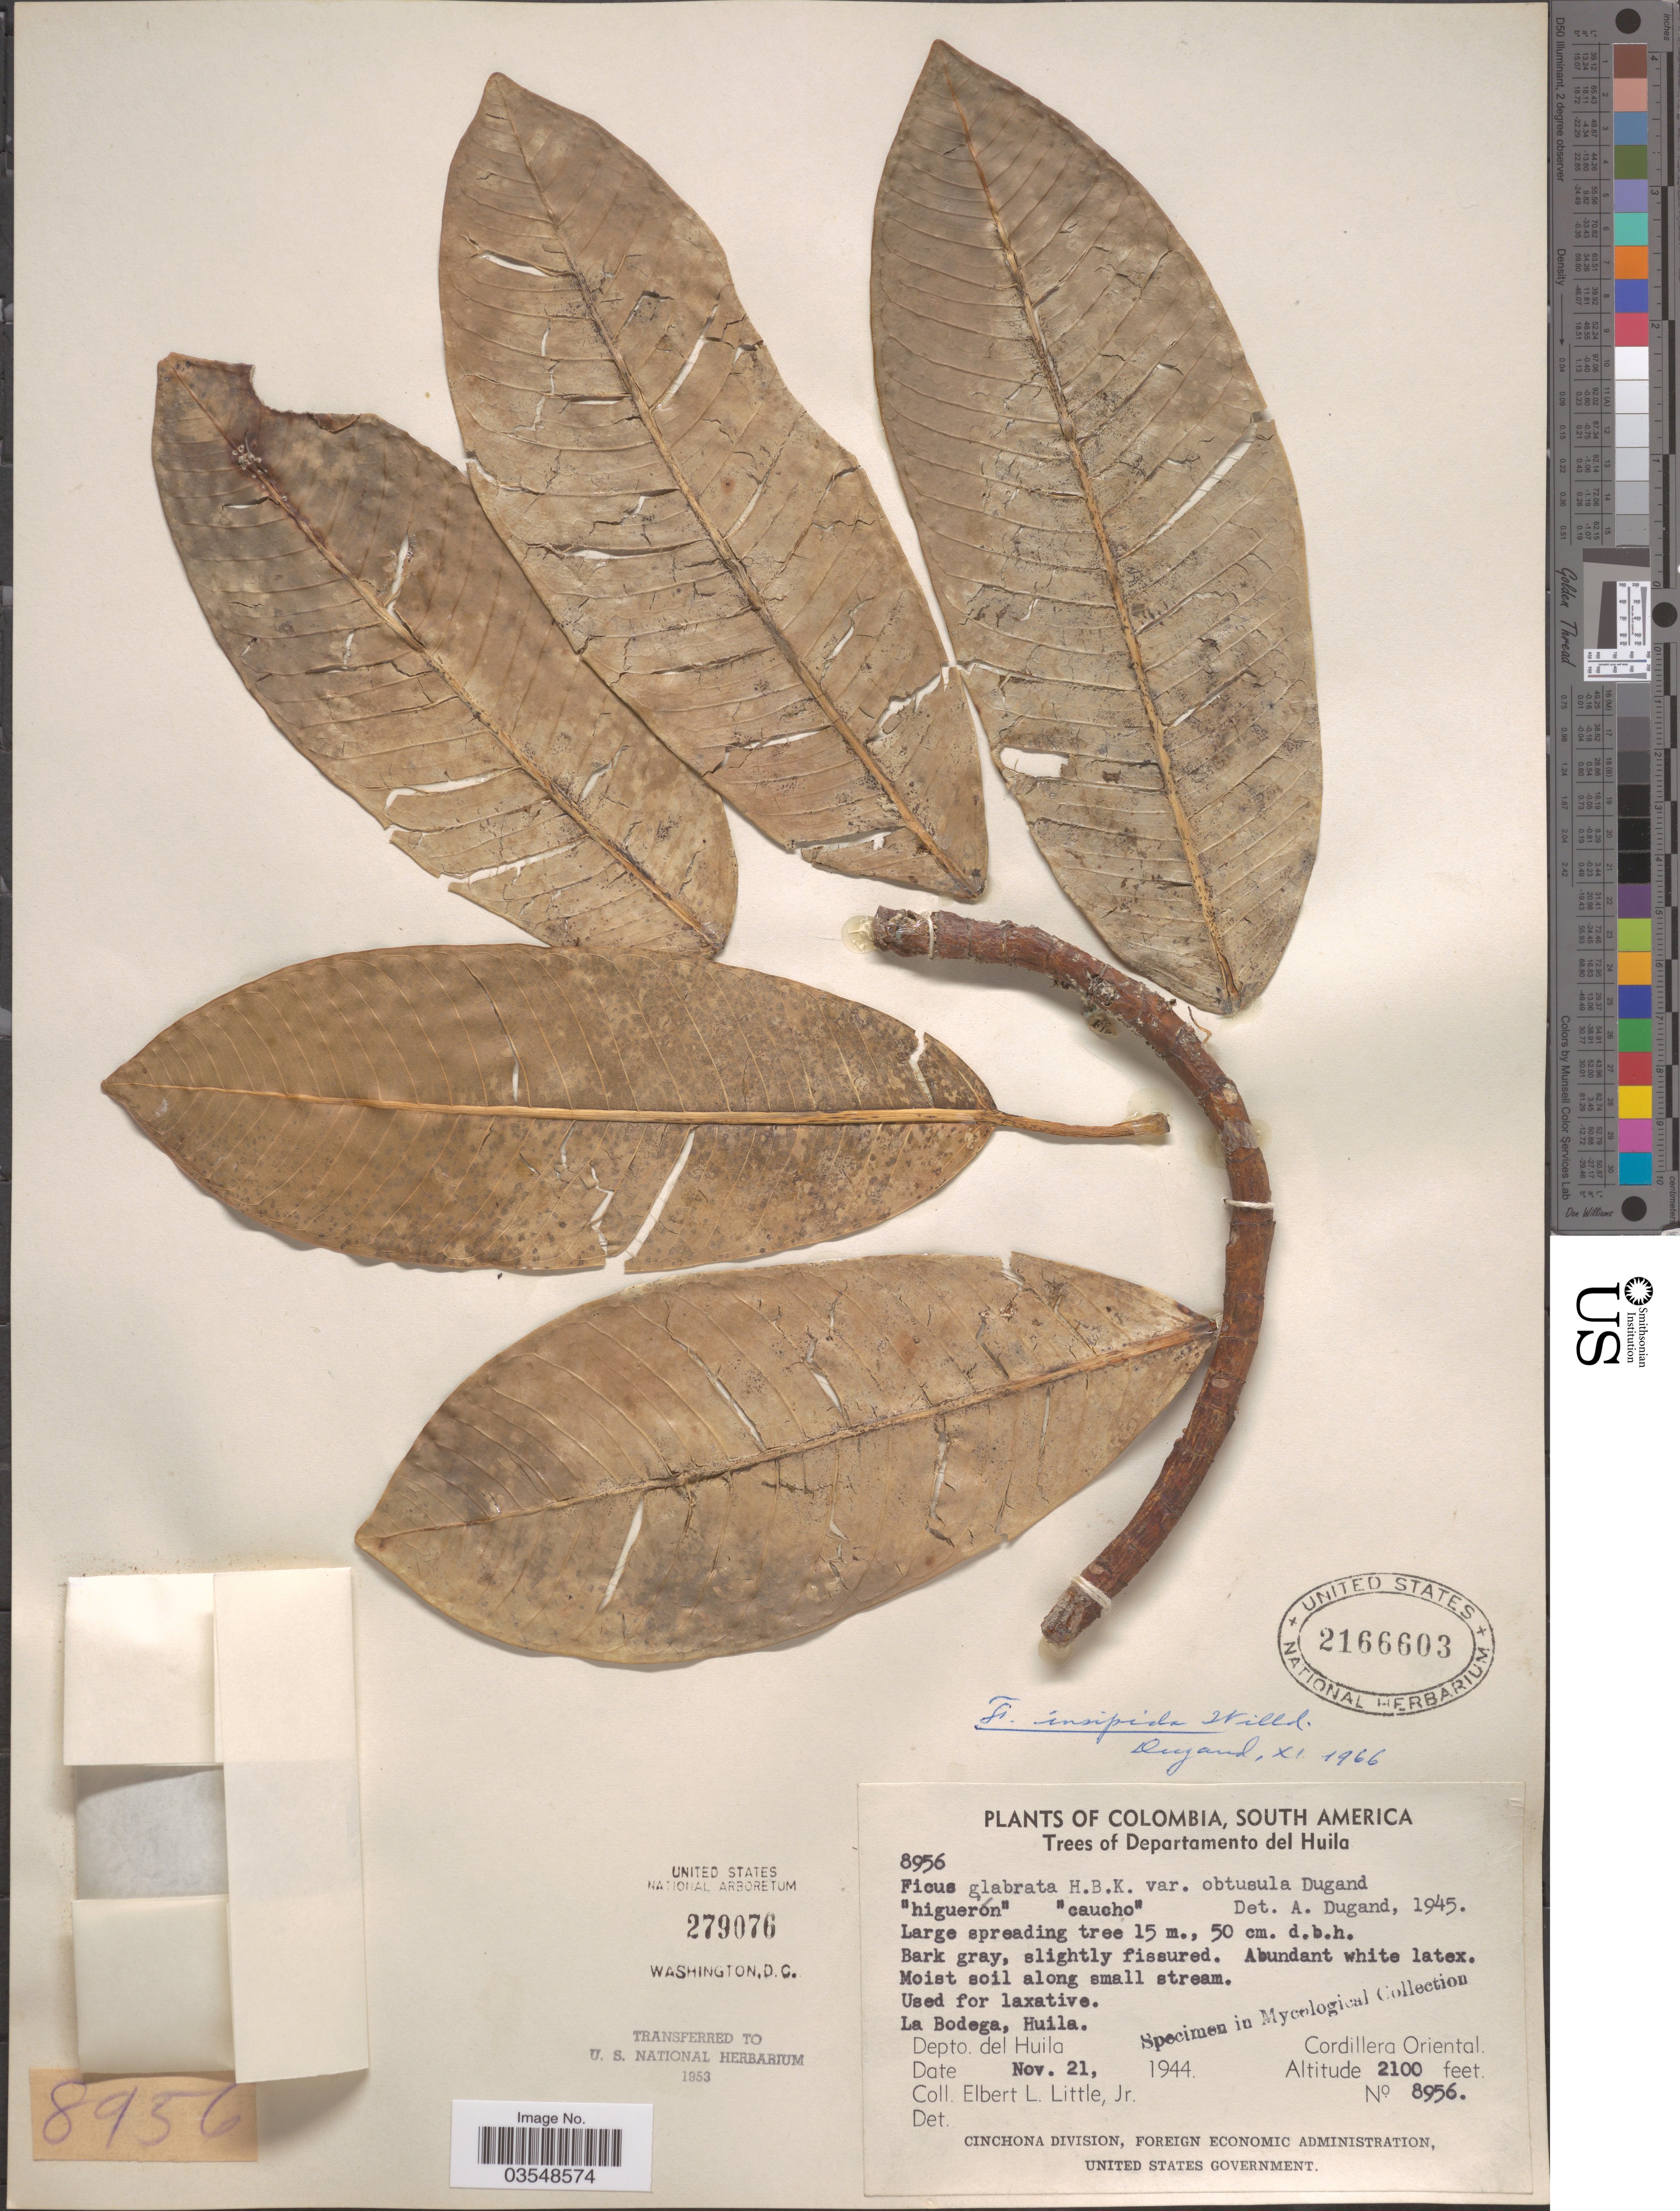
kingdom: Plantae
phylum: Tracheophyta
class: Magnoliopsida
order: Rosales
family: Moraceae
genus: Ficus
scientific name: Ficus glabrata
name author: Kunth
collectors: E. L. Little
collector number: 8956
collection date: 1944-11-21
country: Colombia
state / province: Huila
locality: Departamento del Huila. La Bodega. Cordillera Oriental.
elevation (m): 640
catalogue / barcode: US 2166603